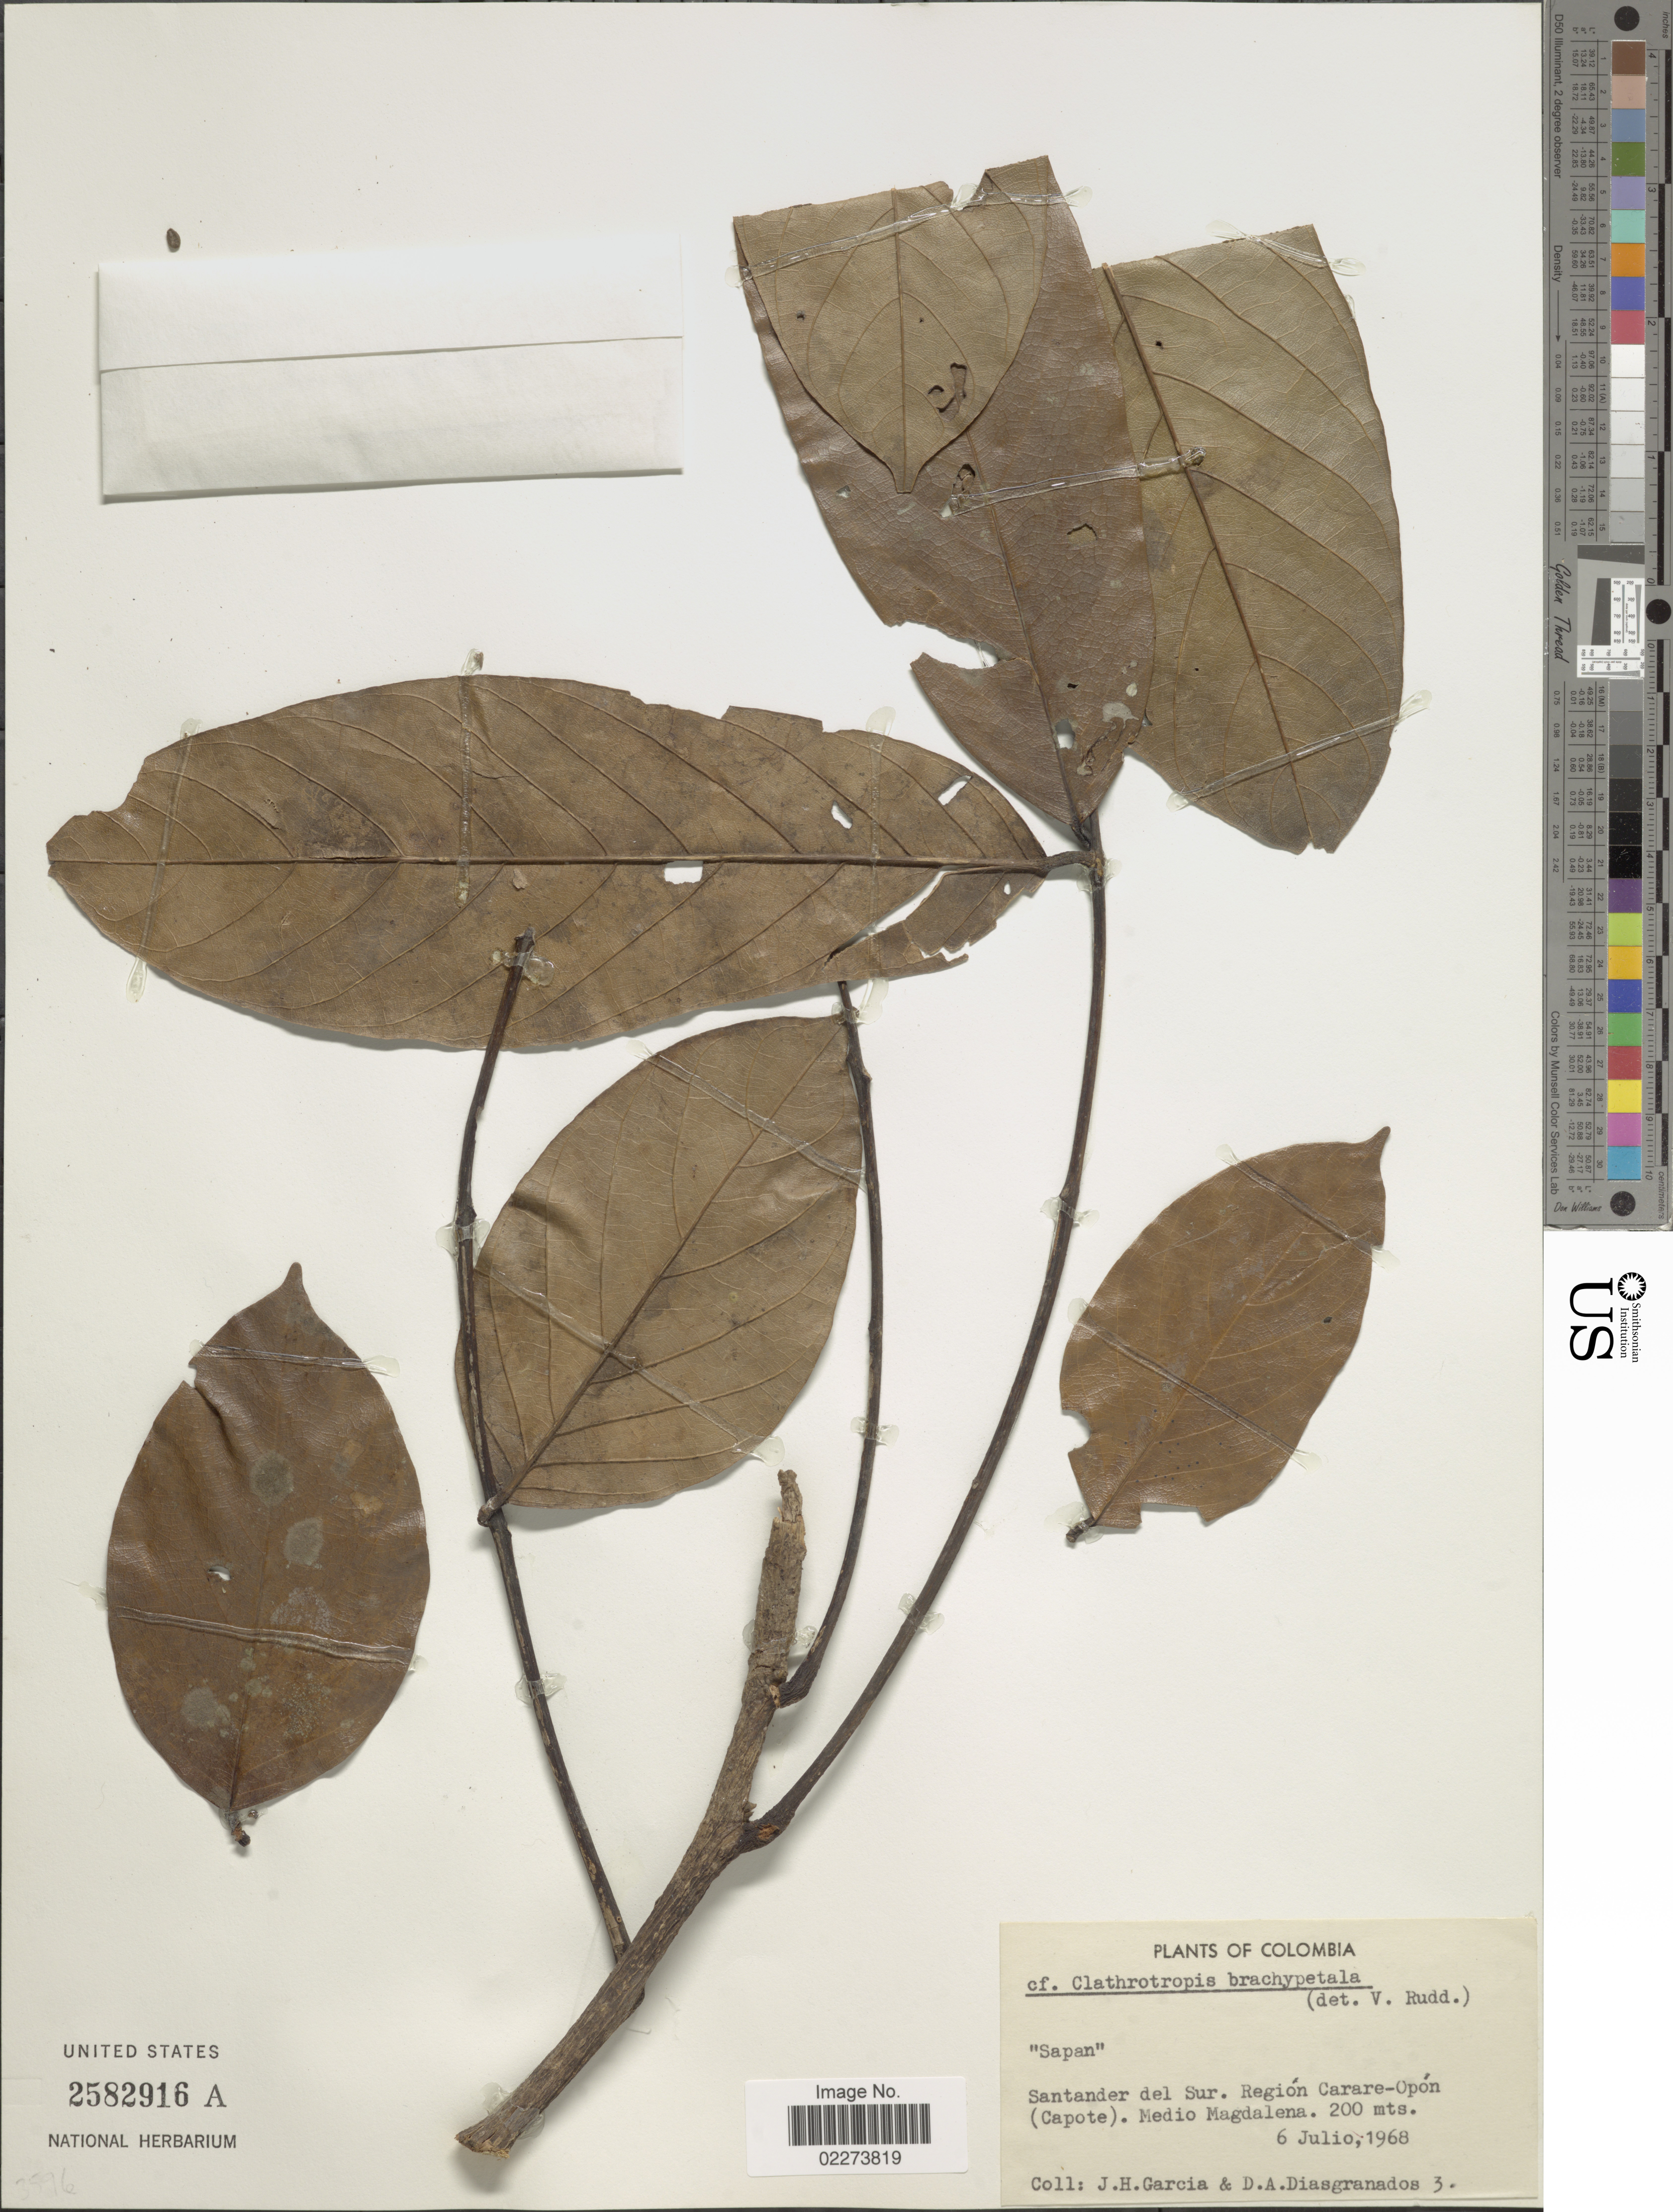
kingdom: Plantae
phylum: Tracheophyta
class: Magnoliopsida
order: Fabales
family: Fabaceae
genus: Clathrotropis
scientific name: Clathrotropis brunnea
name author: Amshoff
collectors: J. H. García & D. A. Diasgranados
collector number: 3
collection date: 1968-07-06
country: Colombia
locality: Santander del Sur, Region Carare-Opon (Capote), Medio Magdalena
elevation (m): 200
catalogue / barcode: US 2582916A